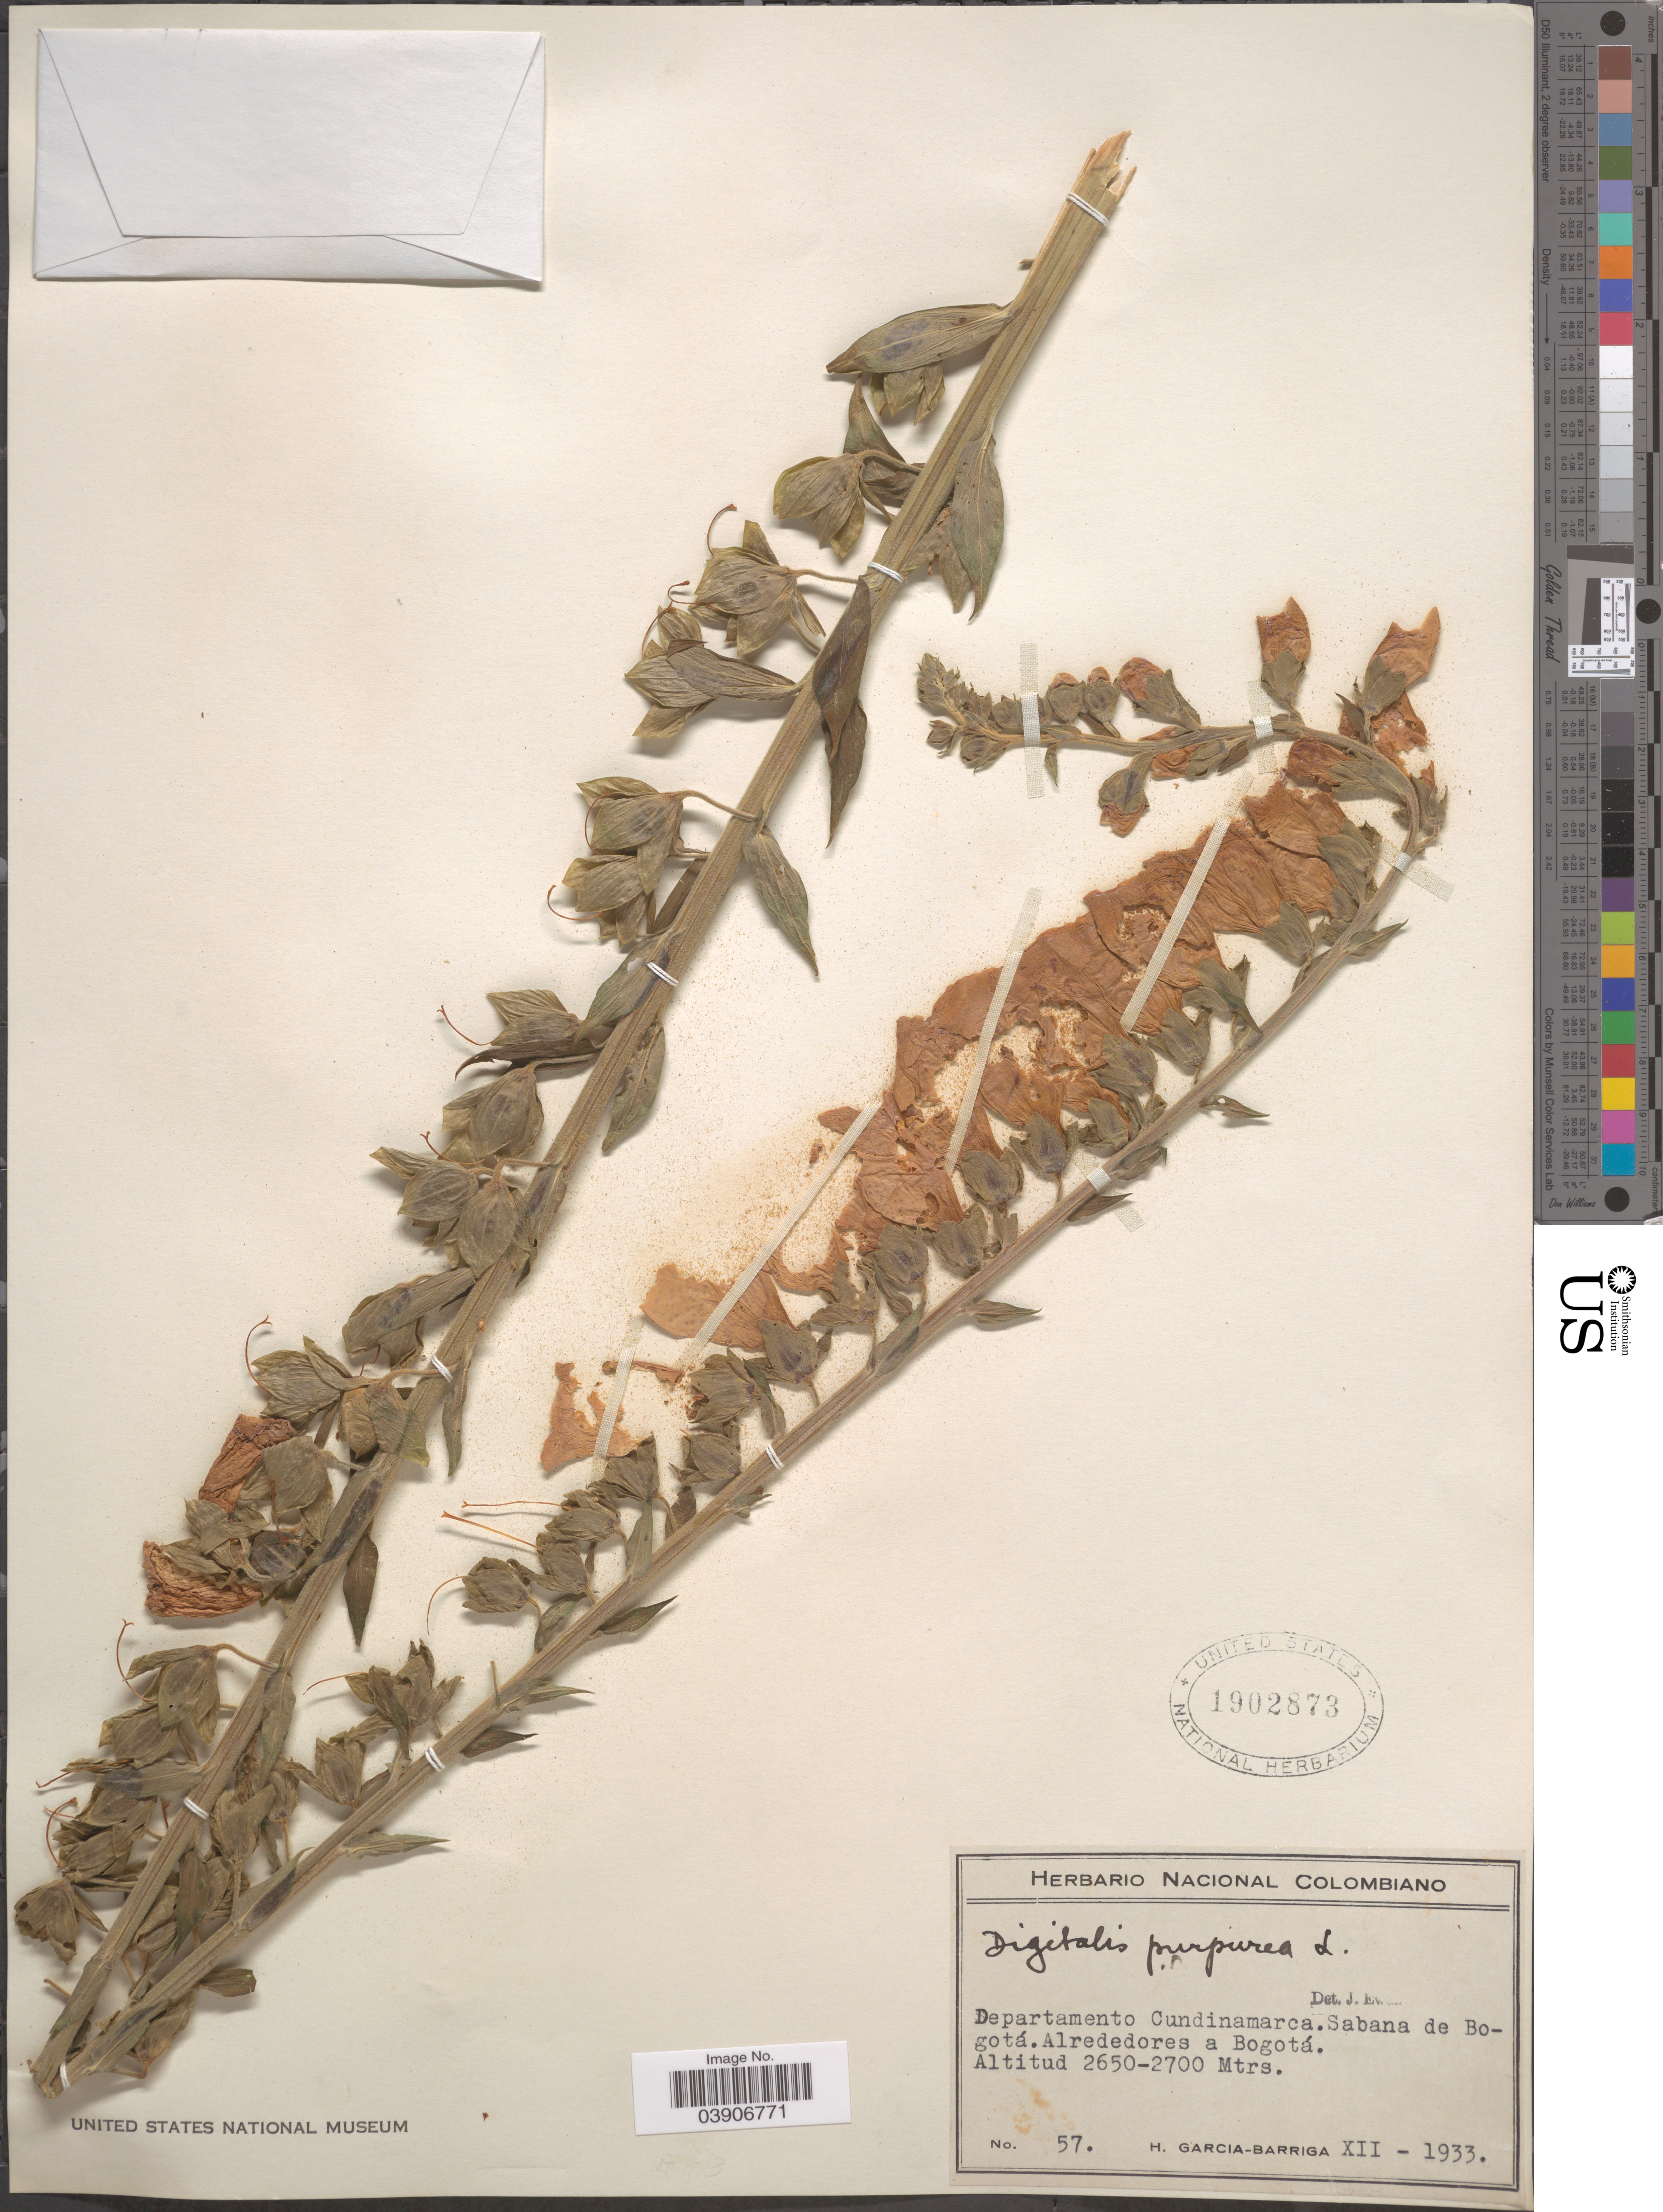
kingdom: Plantae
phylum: Tracheophyta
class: Magnoliopsida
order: Lamiales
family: Plantaginaceae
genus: Digitalis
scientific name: Digitalis purpurea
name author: L.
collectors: H. García Barriga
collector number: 57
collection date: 1933-12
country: Colombia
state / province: Cundinamarca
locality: Departamento Cundinamarca. Sabana de Bogotá. Alrededores a Bogotá.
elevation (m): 2650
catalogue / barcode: US 1902873